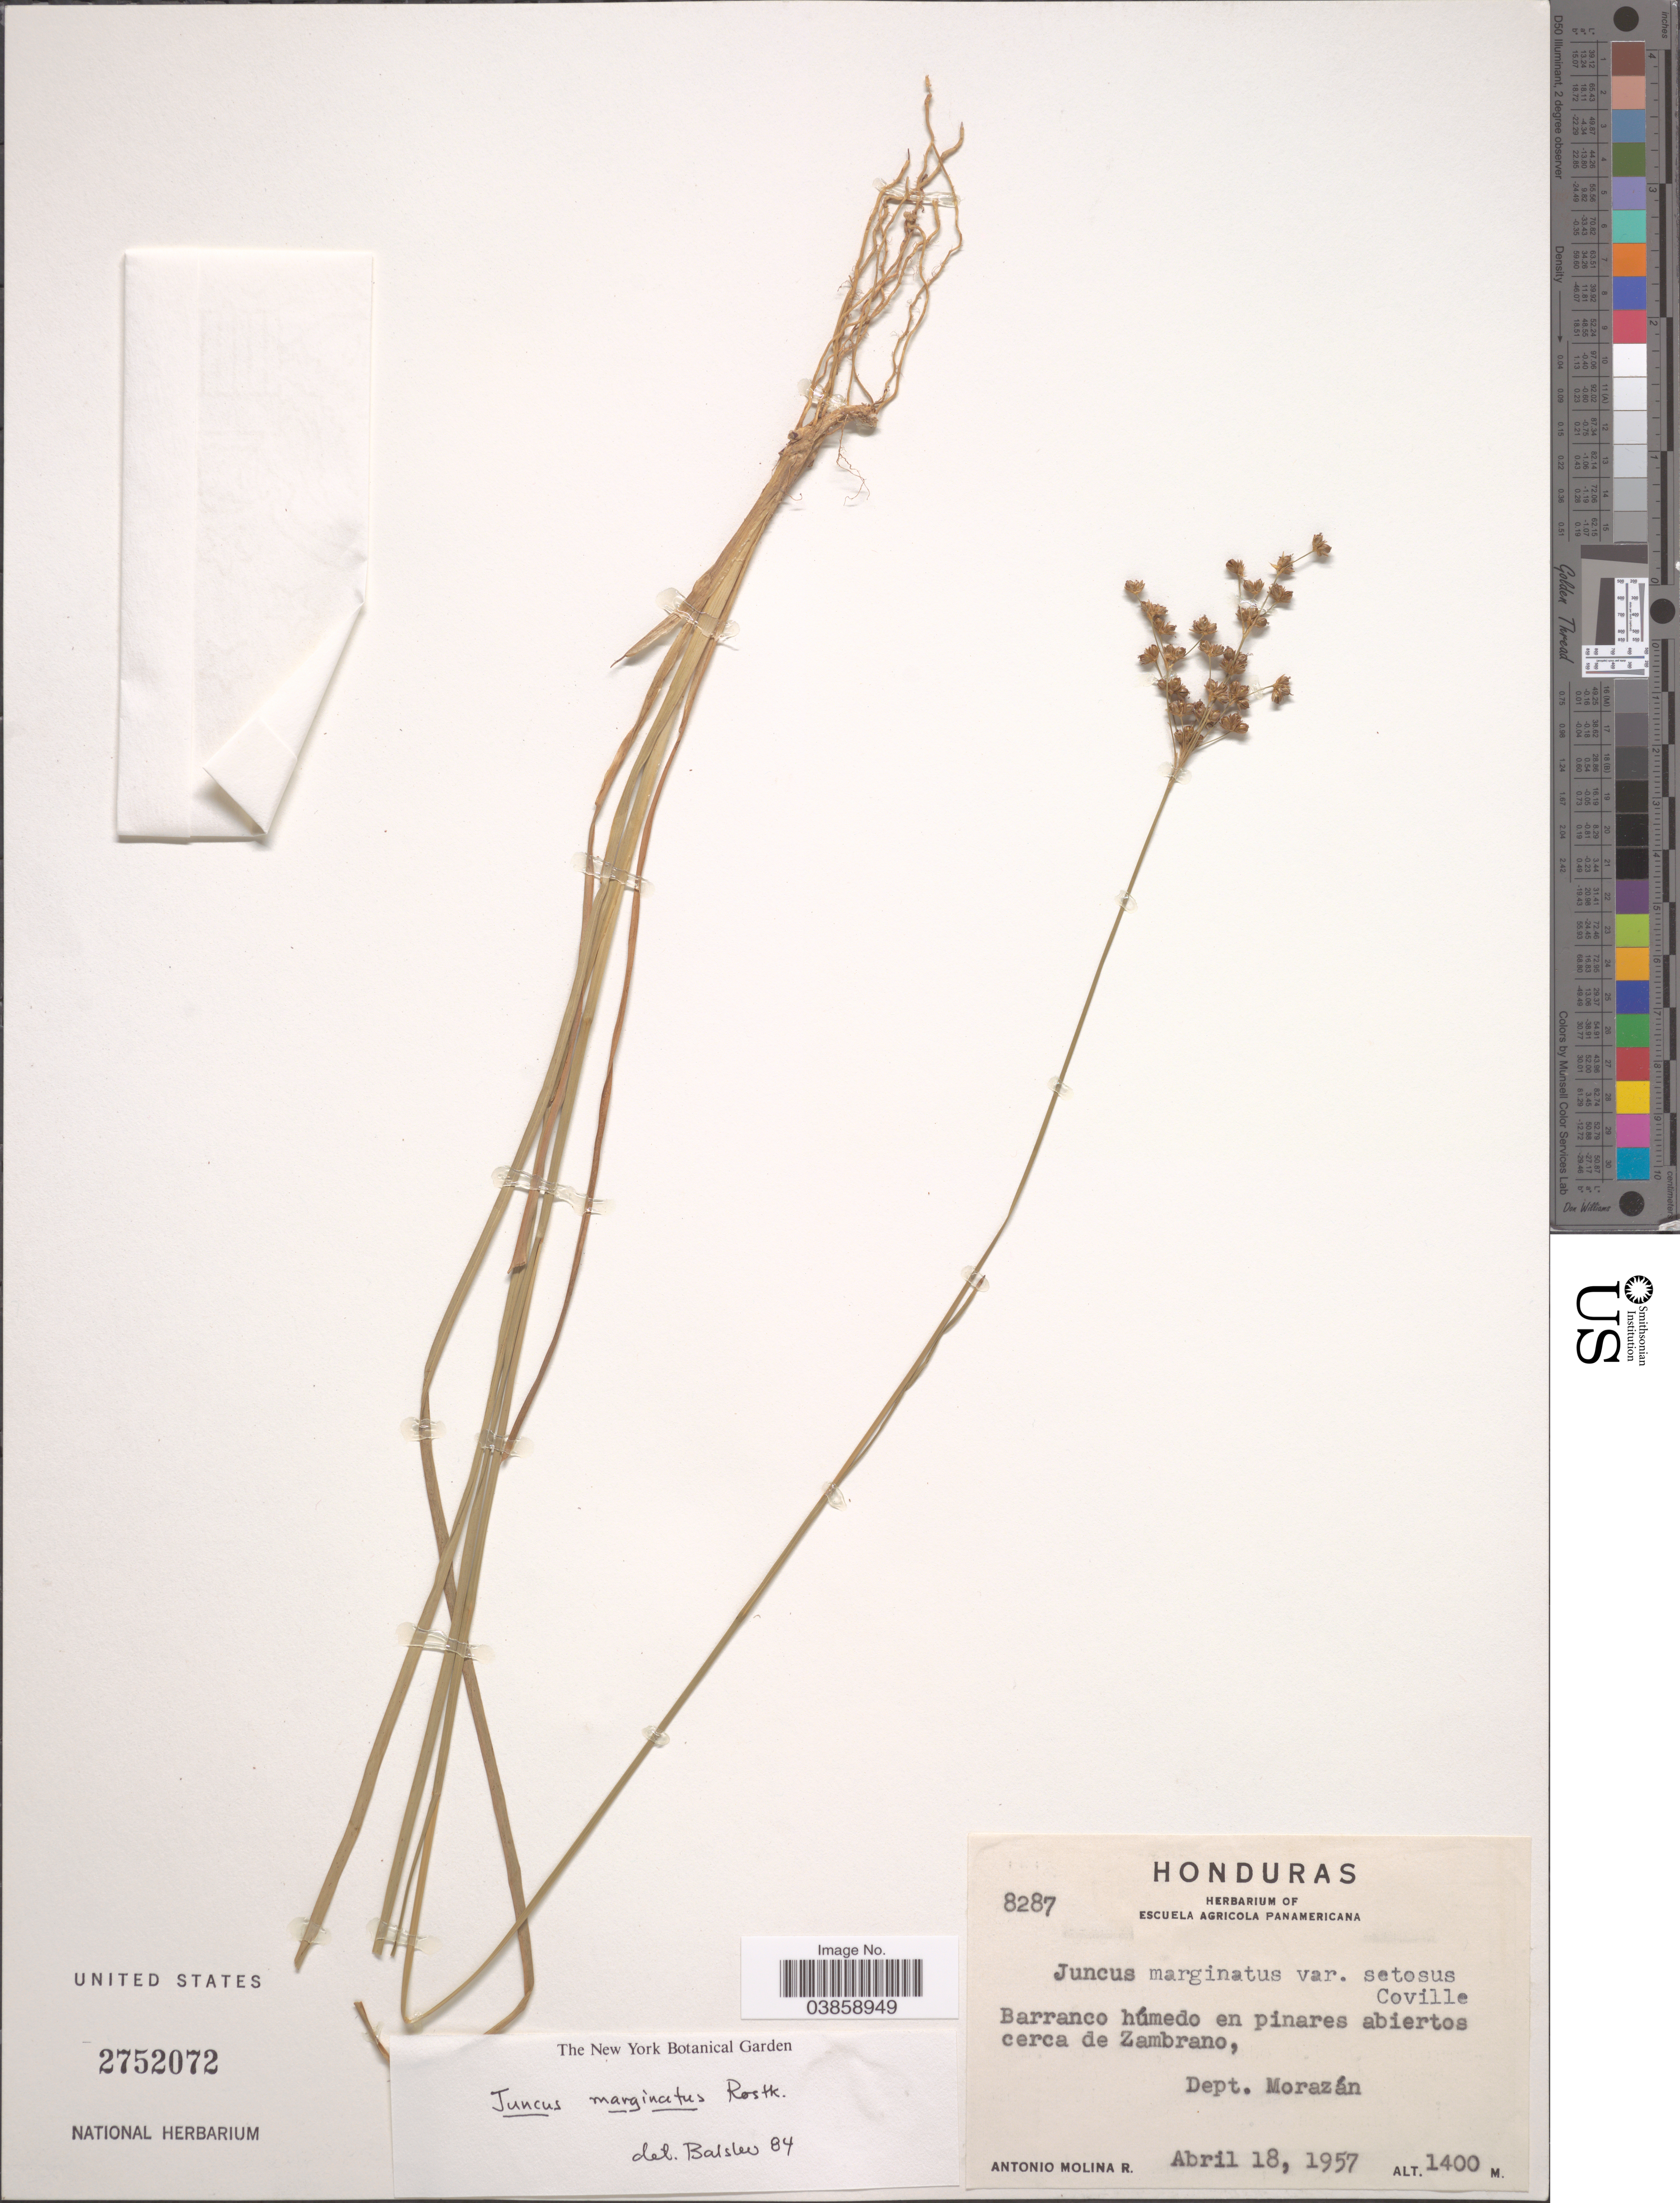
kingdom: Plantae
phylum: Tracheophyta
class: Liliopsida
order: Poales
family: Juncaceae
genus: Juncus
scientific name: Juncus marginatus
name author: Rostk.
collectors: A. Molina R.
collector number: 8287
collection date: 1957-04-18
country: Honduras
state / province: Fco. Morazán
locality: Barranco húmedo en pinares abiertos cerca de Zambrano, Dept. Morazán.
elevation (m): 1400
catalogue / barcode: US 2752072